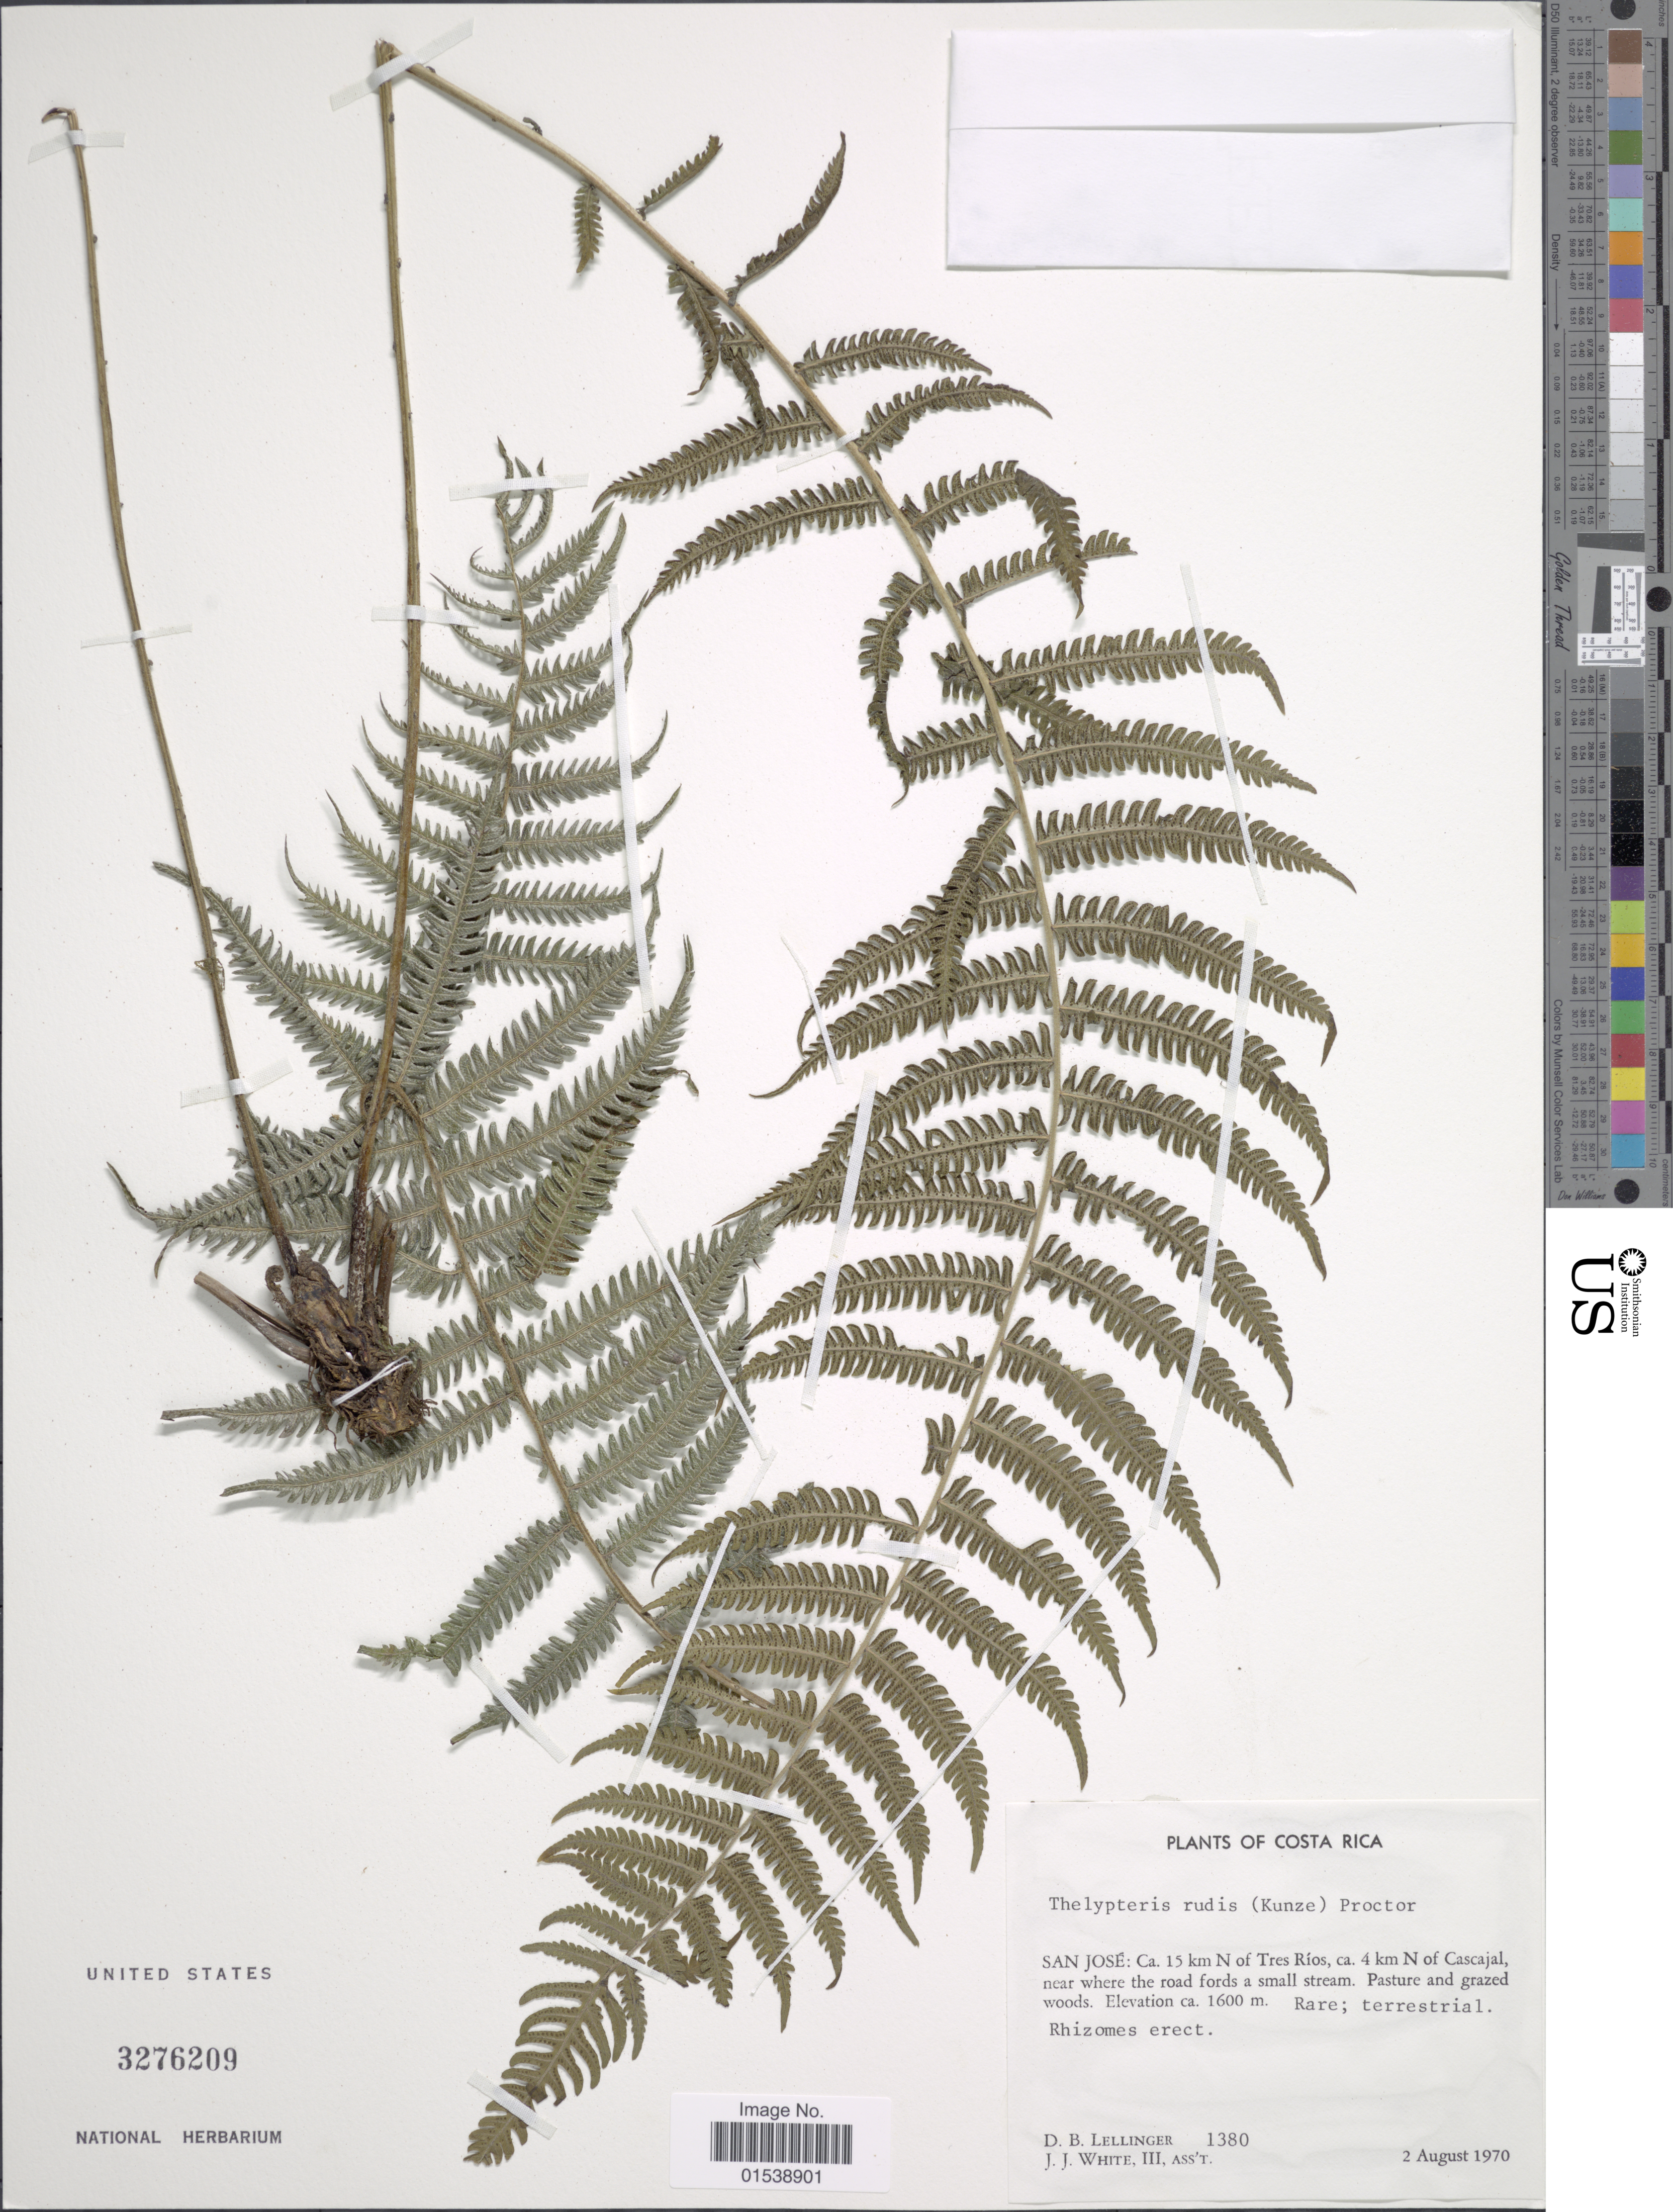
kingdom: Plantae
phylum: Tracheophyta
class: Polypodiopsida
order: Polypodiales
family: Thelypteridaceae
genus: Amauropelta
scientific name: Amauropelta rudis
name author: (Kunze) Pic. Serm.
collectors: D. B. Lellinger & J. J. White III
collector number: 1380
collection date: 1970-08-02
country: Costa Rica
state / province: San José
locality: San Jose: Ca. 15 km N of Tres Rios, ca. 4 km N of Cascajal, near where the road fords a samll stream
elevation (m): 1600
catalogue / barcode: US 3276209